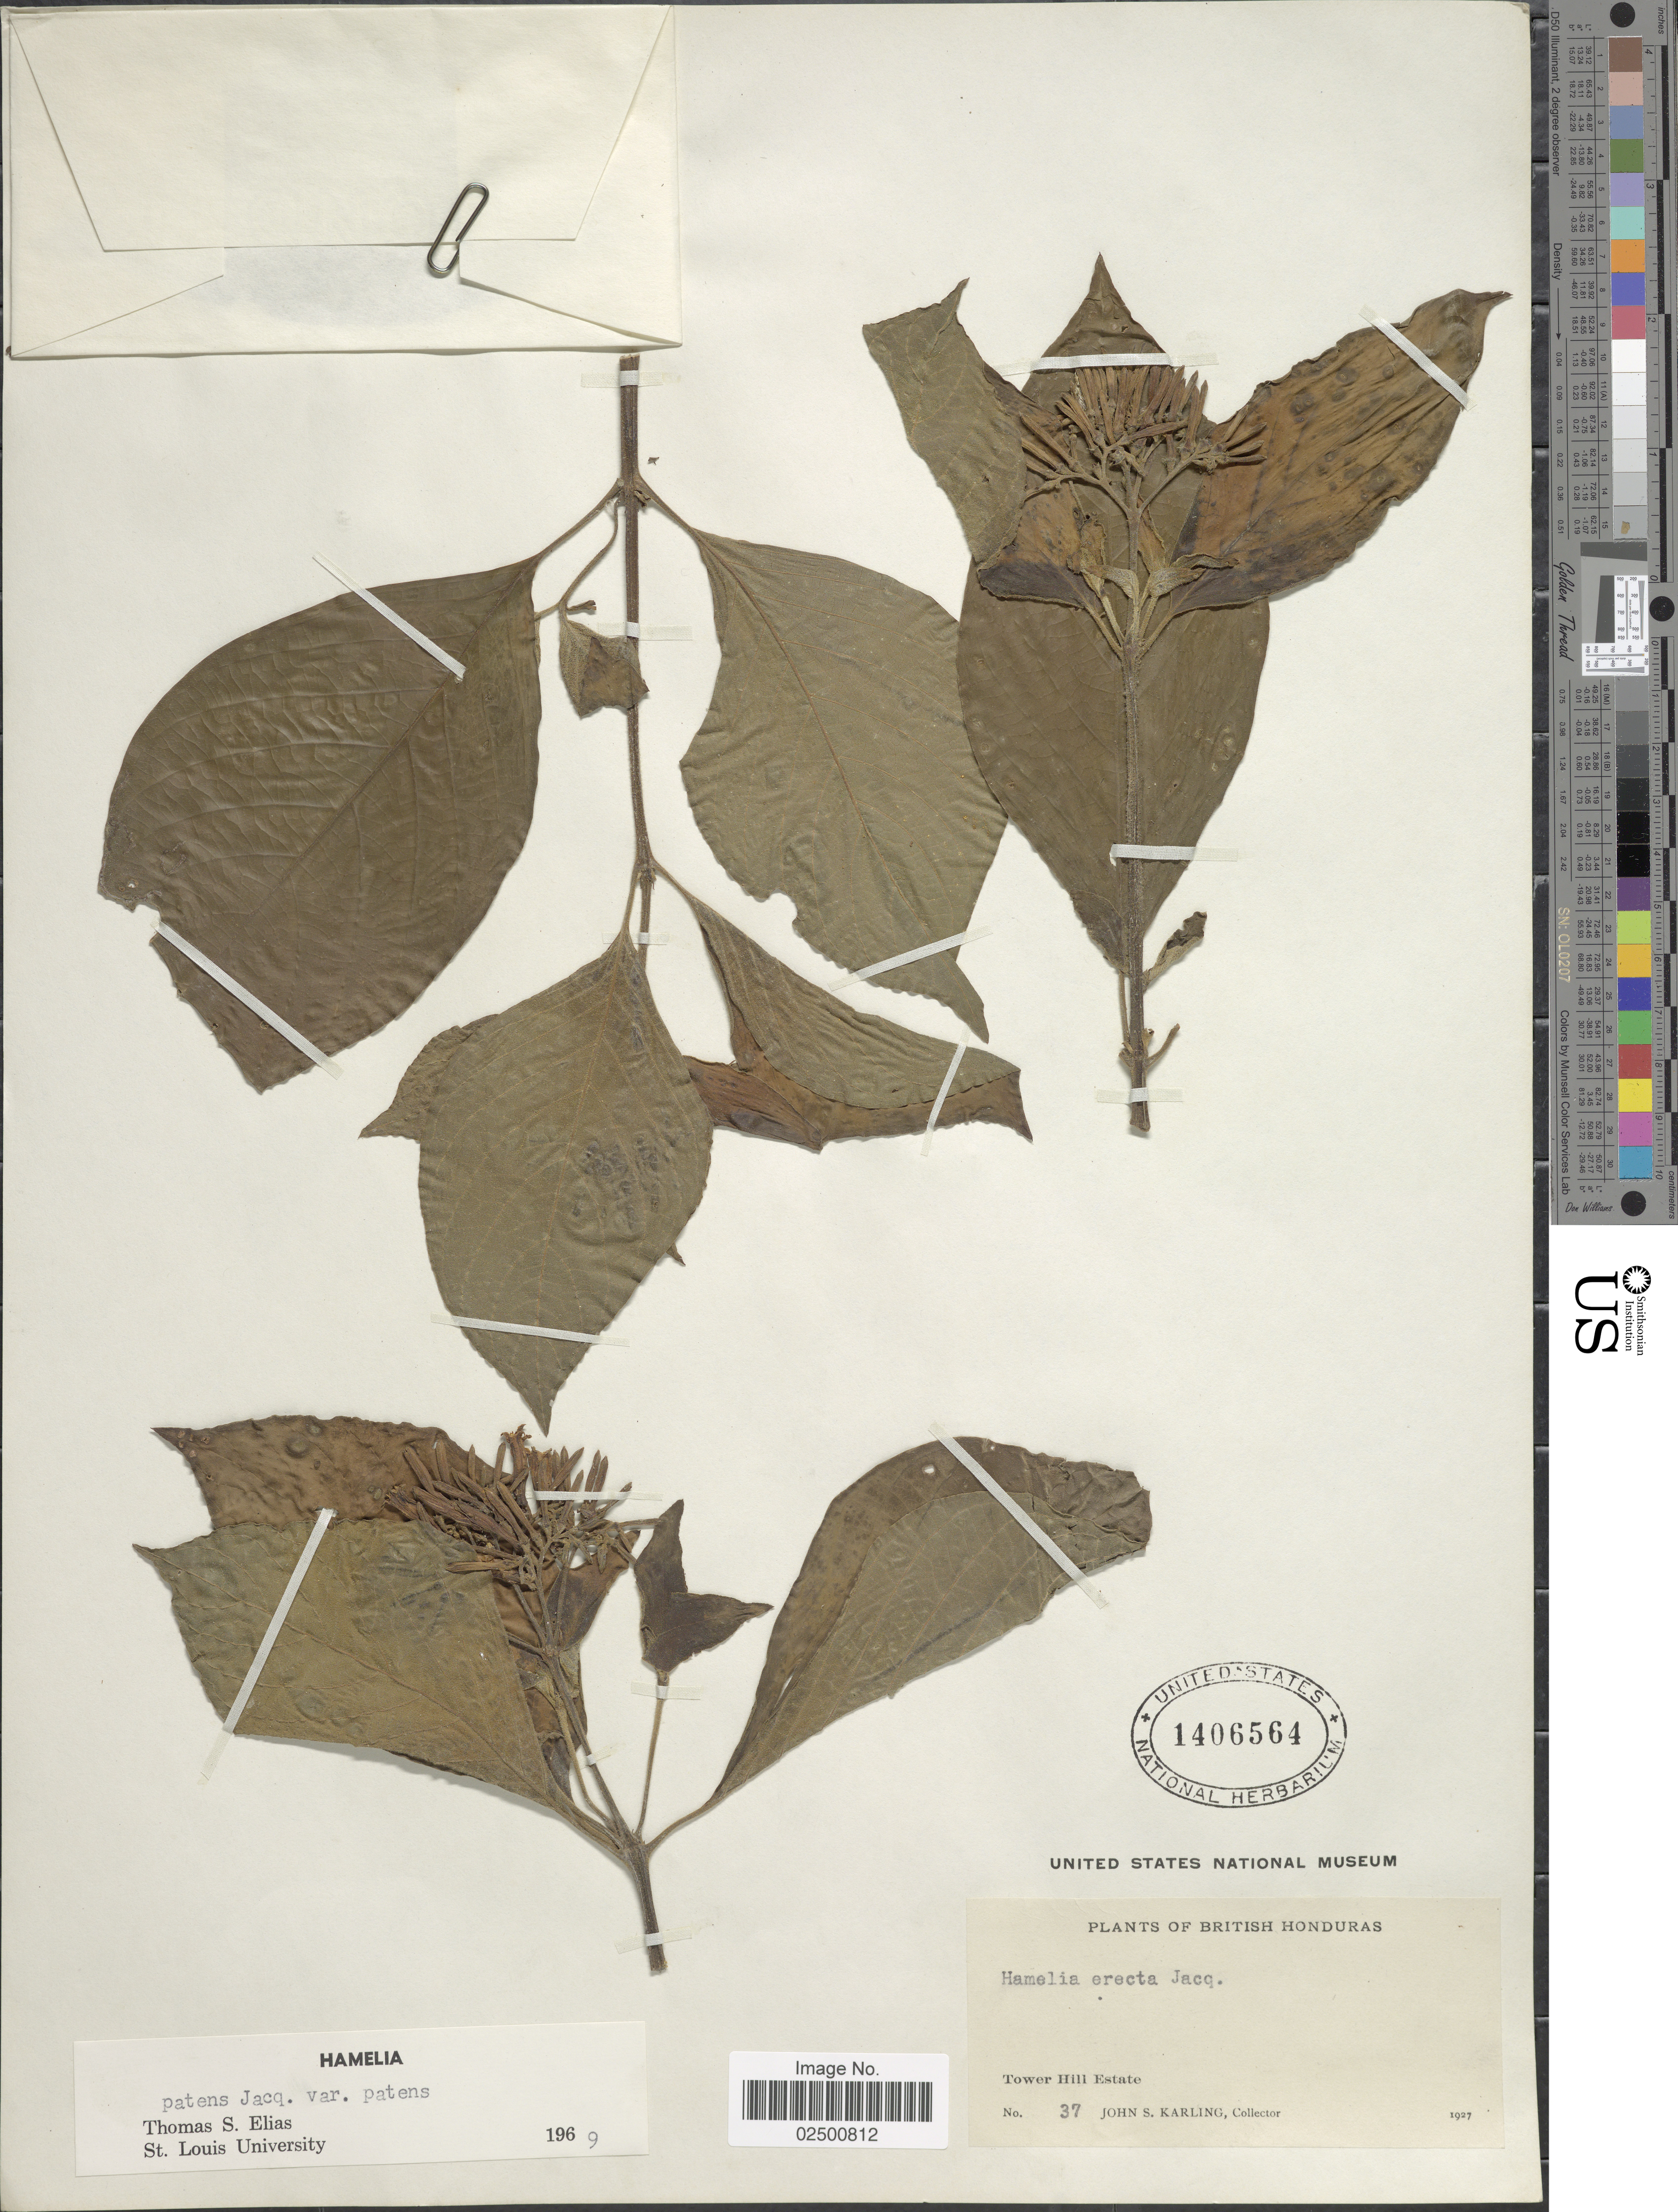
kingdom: Plantae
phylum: Tracheophyta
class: Magnoliopsida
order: Gentianales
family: Rubiaceae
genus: Hamelia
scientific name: Hamelia patens var. patens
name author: Jacq.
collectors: J. Karling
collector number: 37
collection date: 1927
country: Belize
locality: British Honduras, Tower Hill Estate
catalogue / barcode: US 1406564